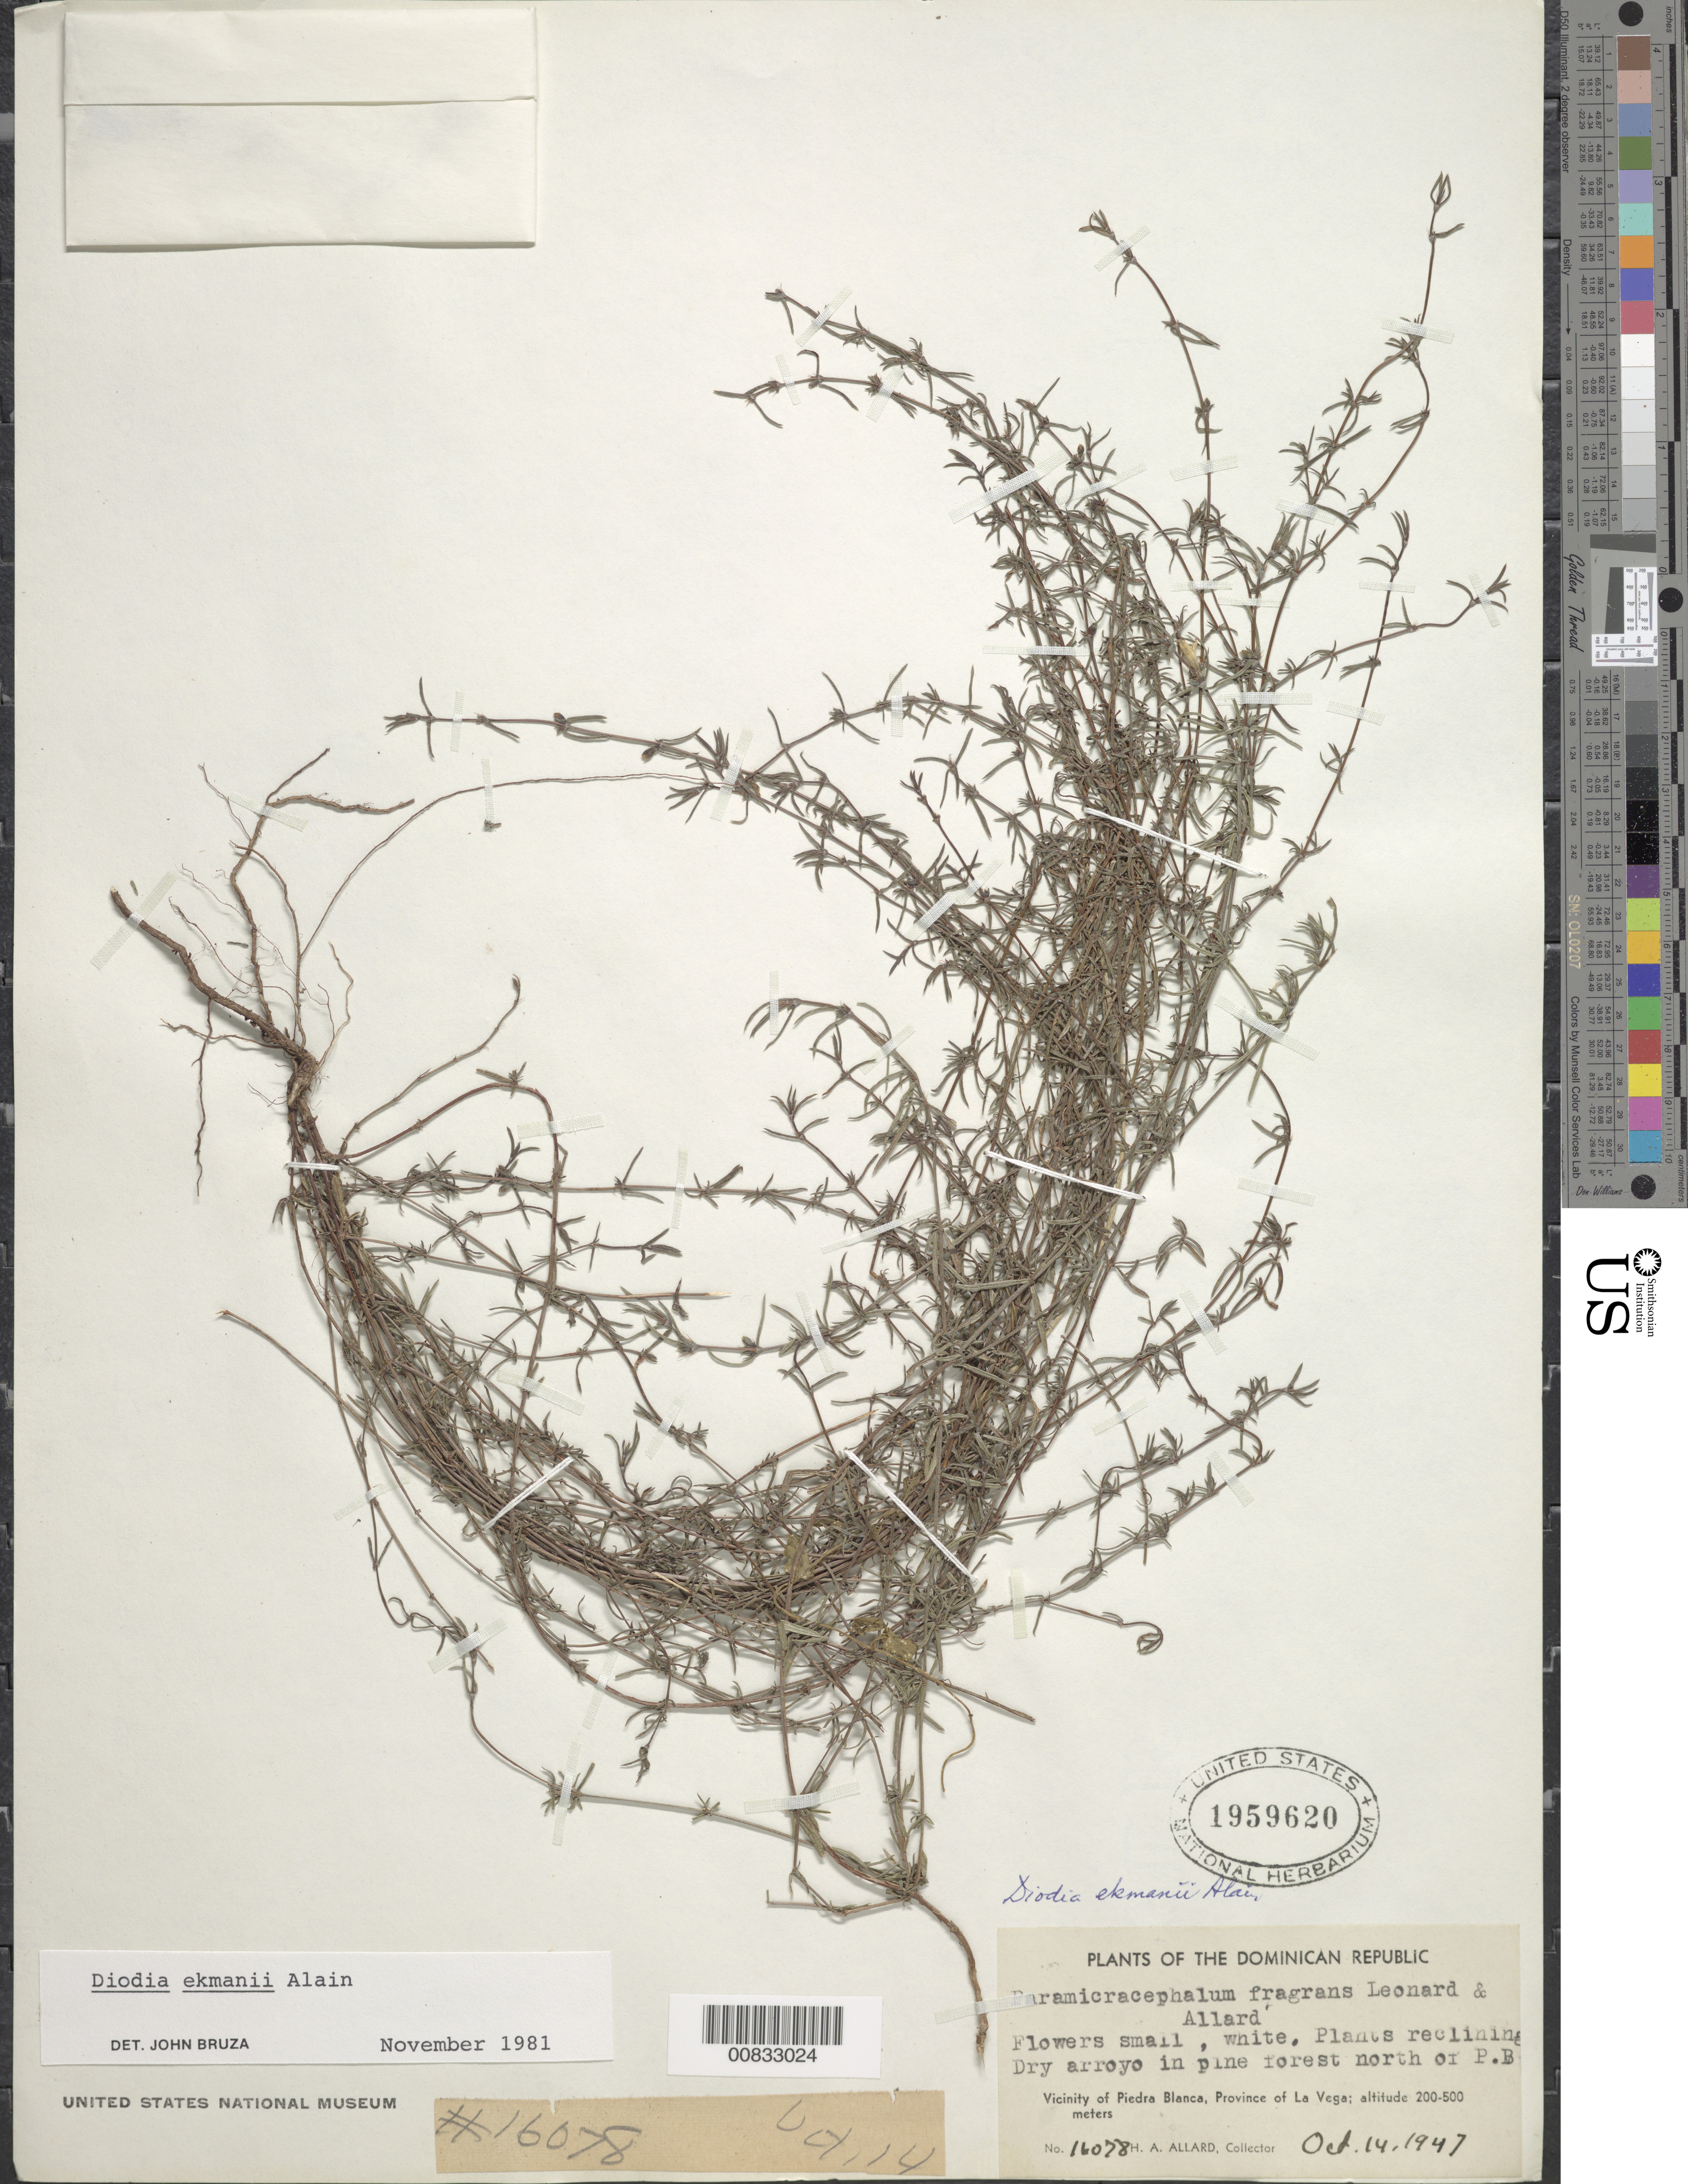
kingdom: Plantae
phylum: Tracheophyta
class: Magnoliopsida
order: Gentianales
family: Rubiaceae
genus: Diodia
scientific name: Diodia ekmanii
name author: Alain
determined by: Bruza, J.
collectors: H. A. Allard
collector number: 16078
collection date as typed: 14 Oct 1947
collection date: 1947-10-14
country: Dominican Republic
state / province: La Vega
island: Hispaniola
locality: Vicinity of Piedra Blanca, N of town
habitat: Dry arroyo in pine forest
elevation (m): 200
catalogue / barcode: US 1959620